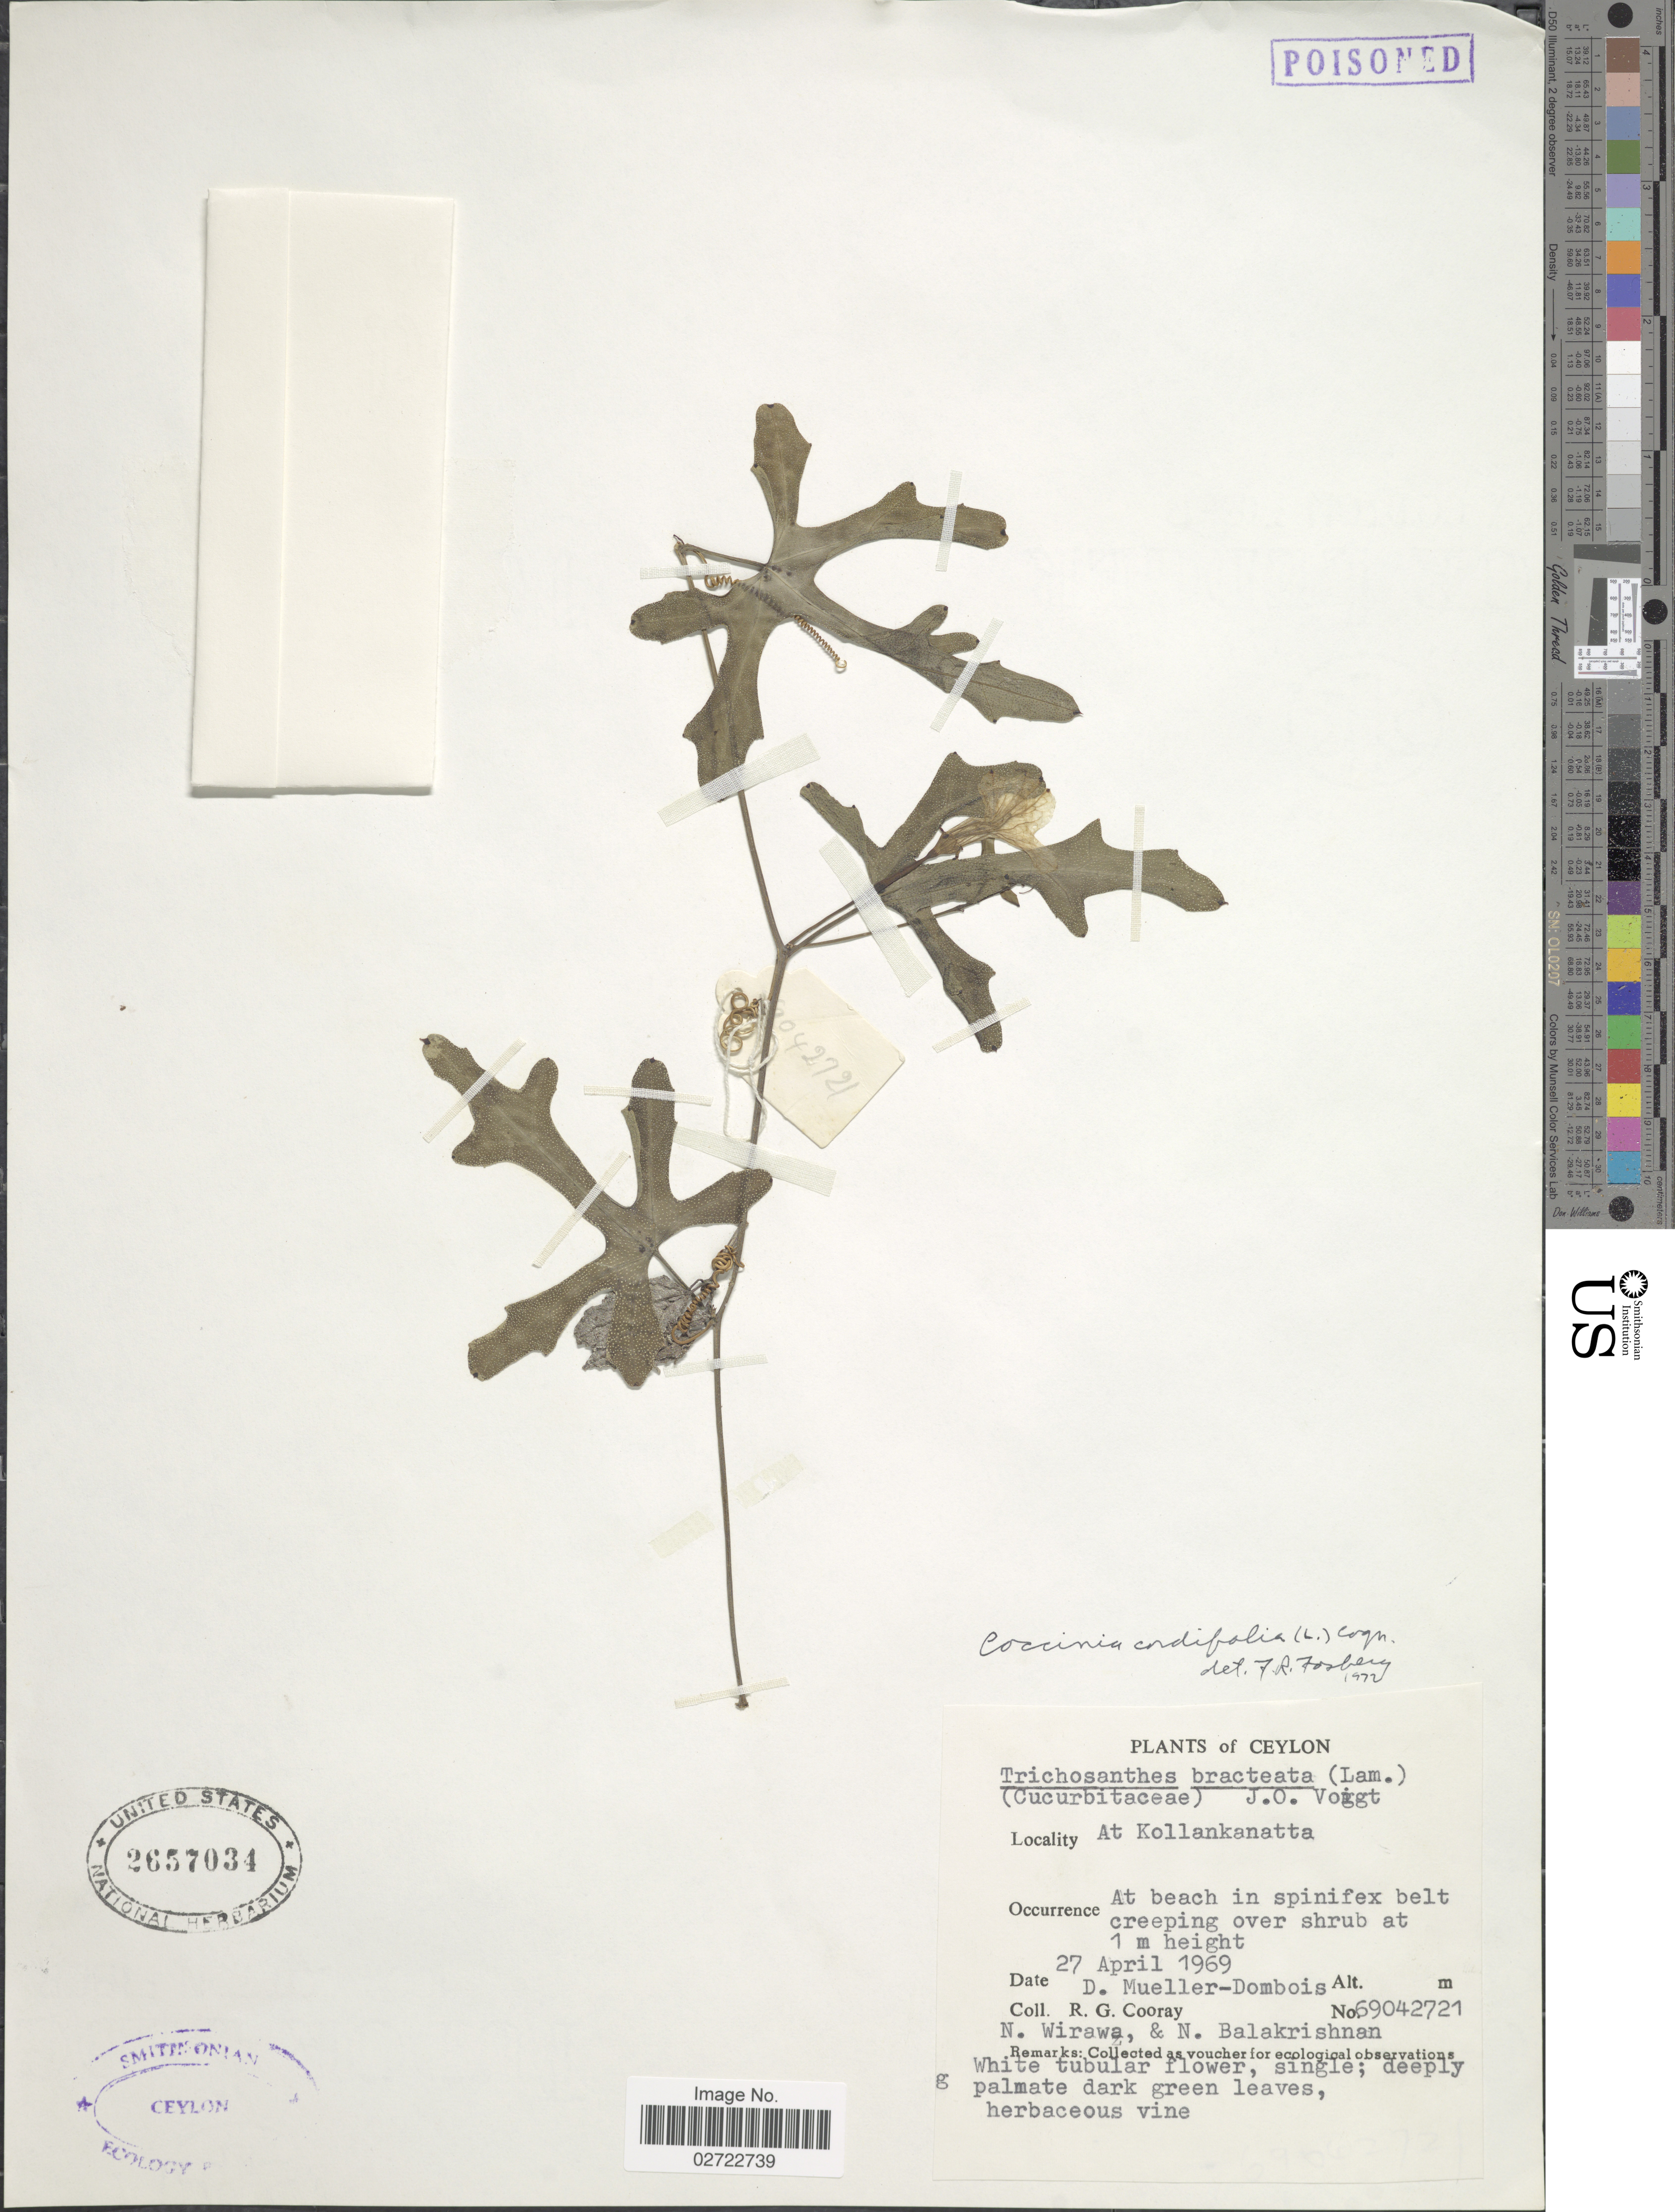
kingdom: Plantae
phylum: Tracheophyta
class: Magnoliopsida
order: Cucurbitales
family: Cucurbitaceae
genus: Coccinia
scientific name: Coccinia grandis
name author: (L.) Voigt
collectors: R. Cooray, N. Wirawa & N. Balakrishnan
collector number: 69042721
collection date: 1969-04-27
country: Sri Lanka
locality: Ceylon, At Kollankanatta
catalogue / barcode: US 2657034